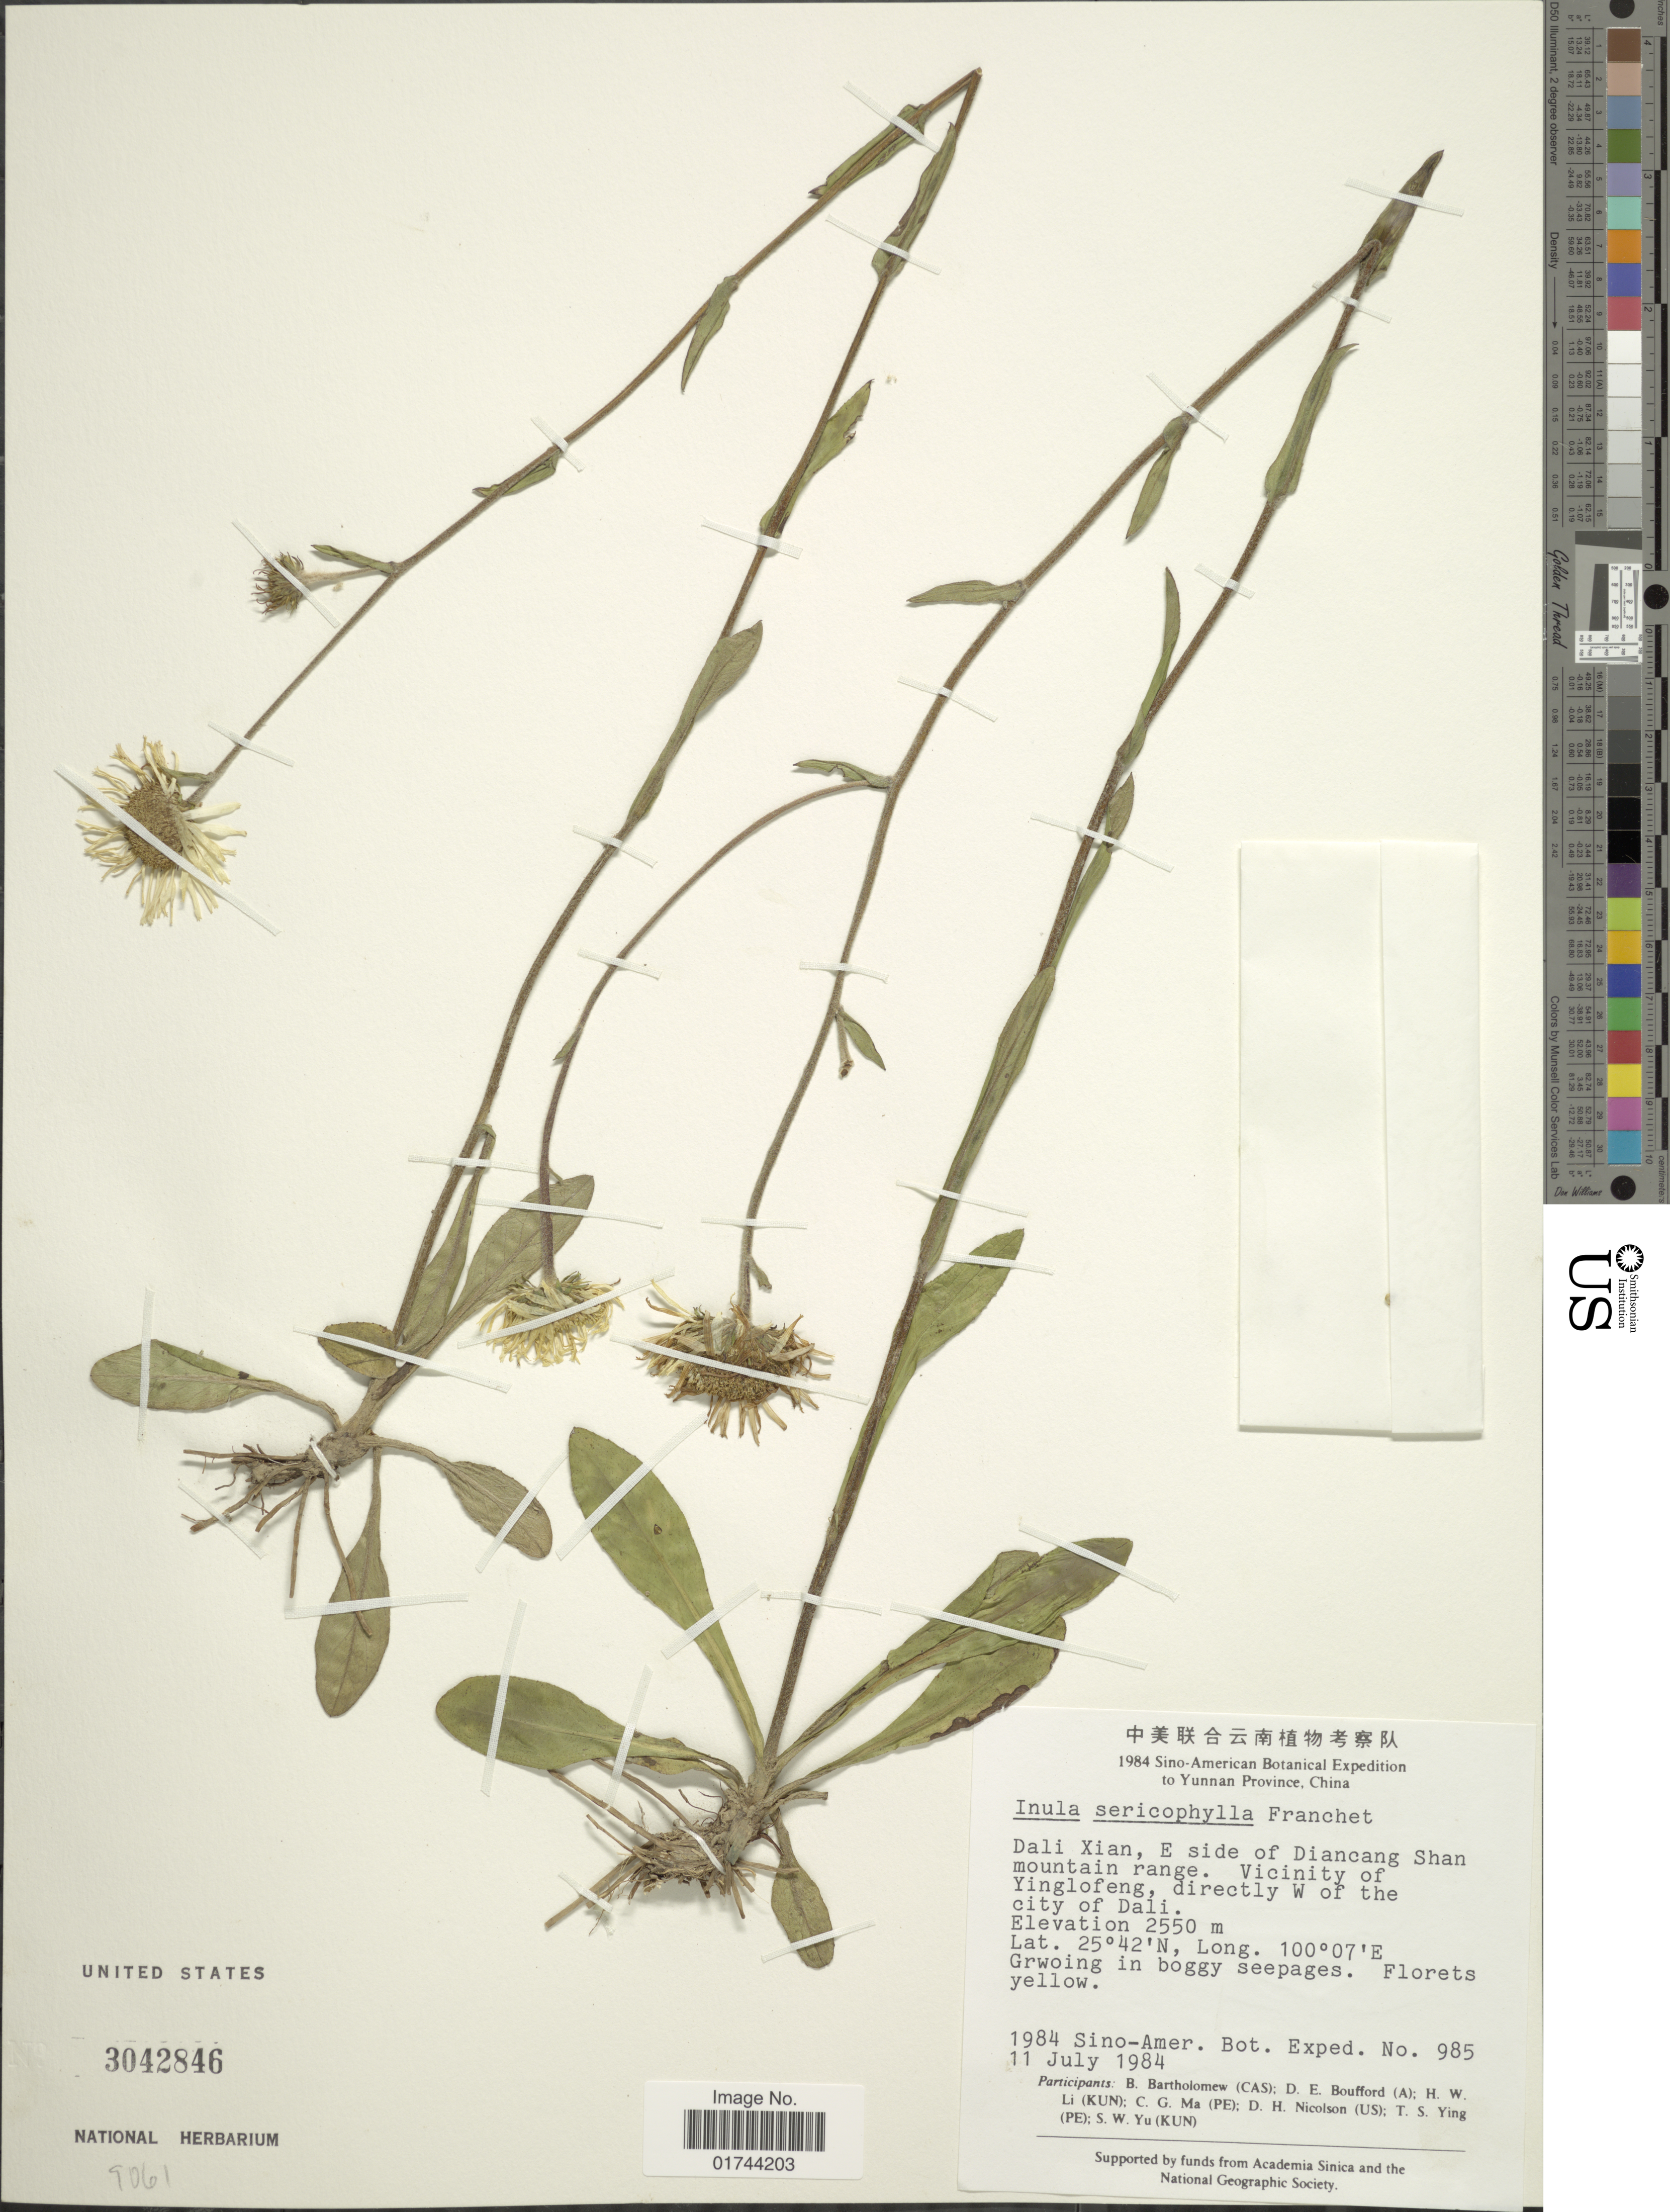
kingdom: Plantae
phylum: Tracheophyta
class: Magnoliopsida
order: Asterales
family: Asteraceae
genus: Inula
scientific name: Inula sericophylla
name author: Franch.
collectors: Sino-Amer. Bot. Exped. 1984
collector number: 985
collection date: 1984-07-11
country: China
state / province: Yunnan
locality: Dali Xian, E side of Diancang Shan mountain range, vicinity of Yinglofeng, directly W of the city of Dali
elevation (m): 2550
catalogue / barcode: US 3042846